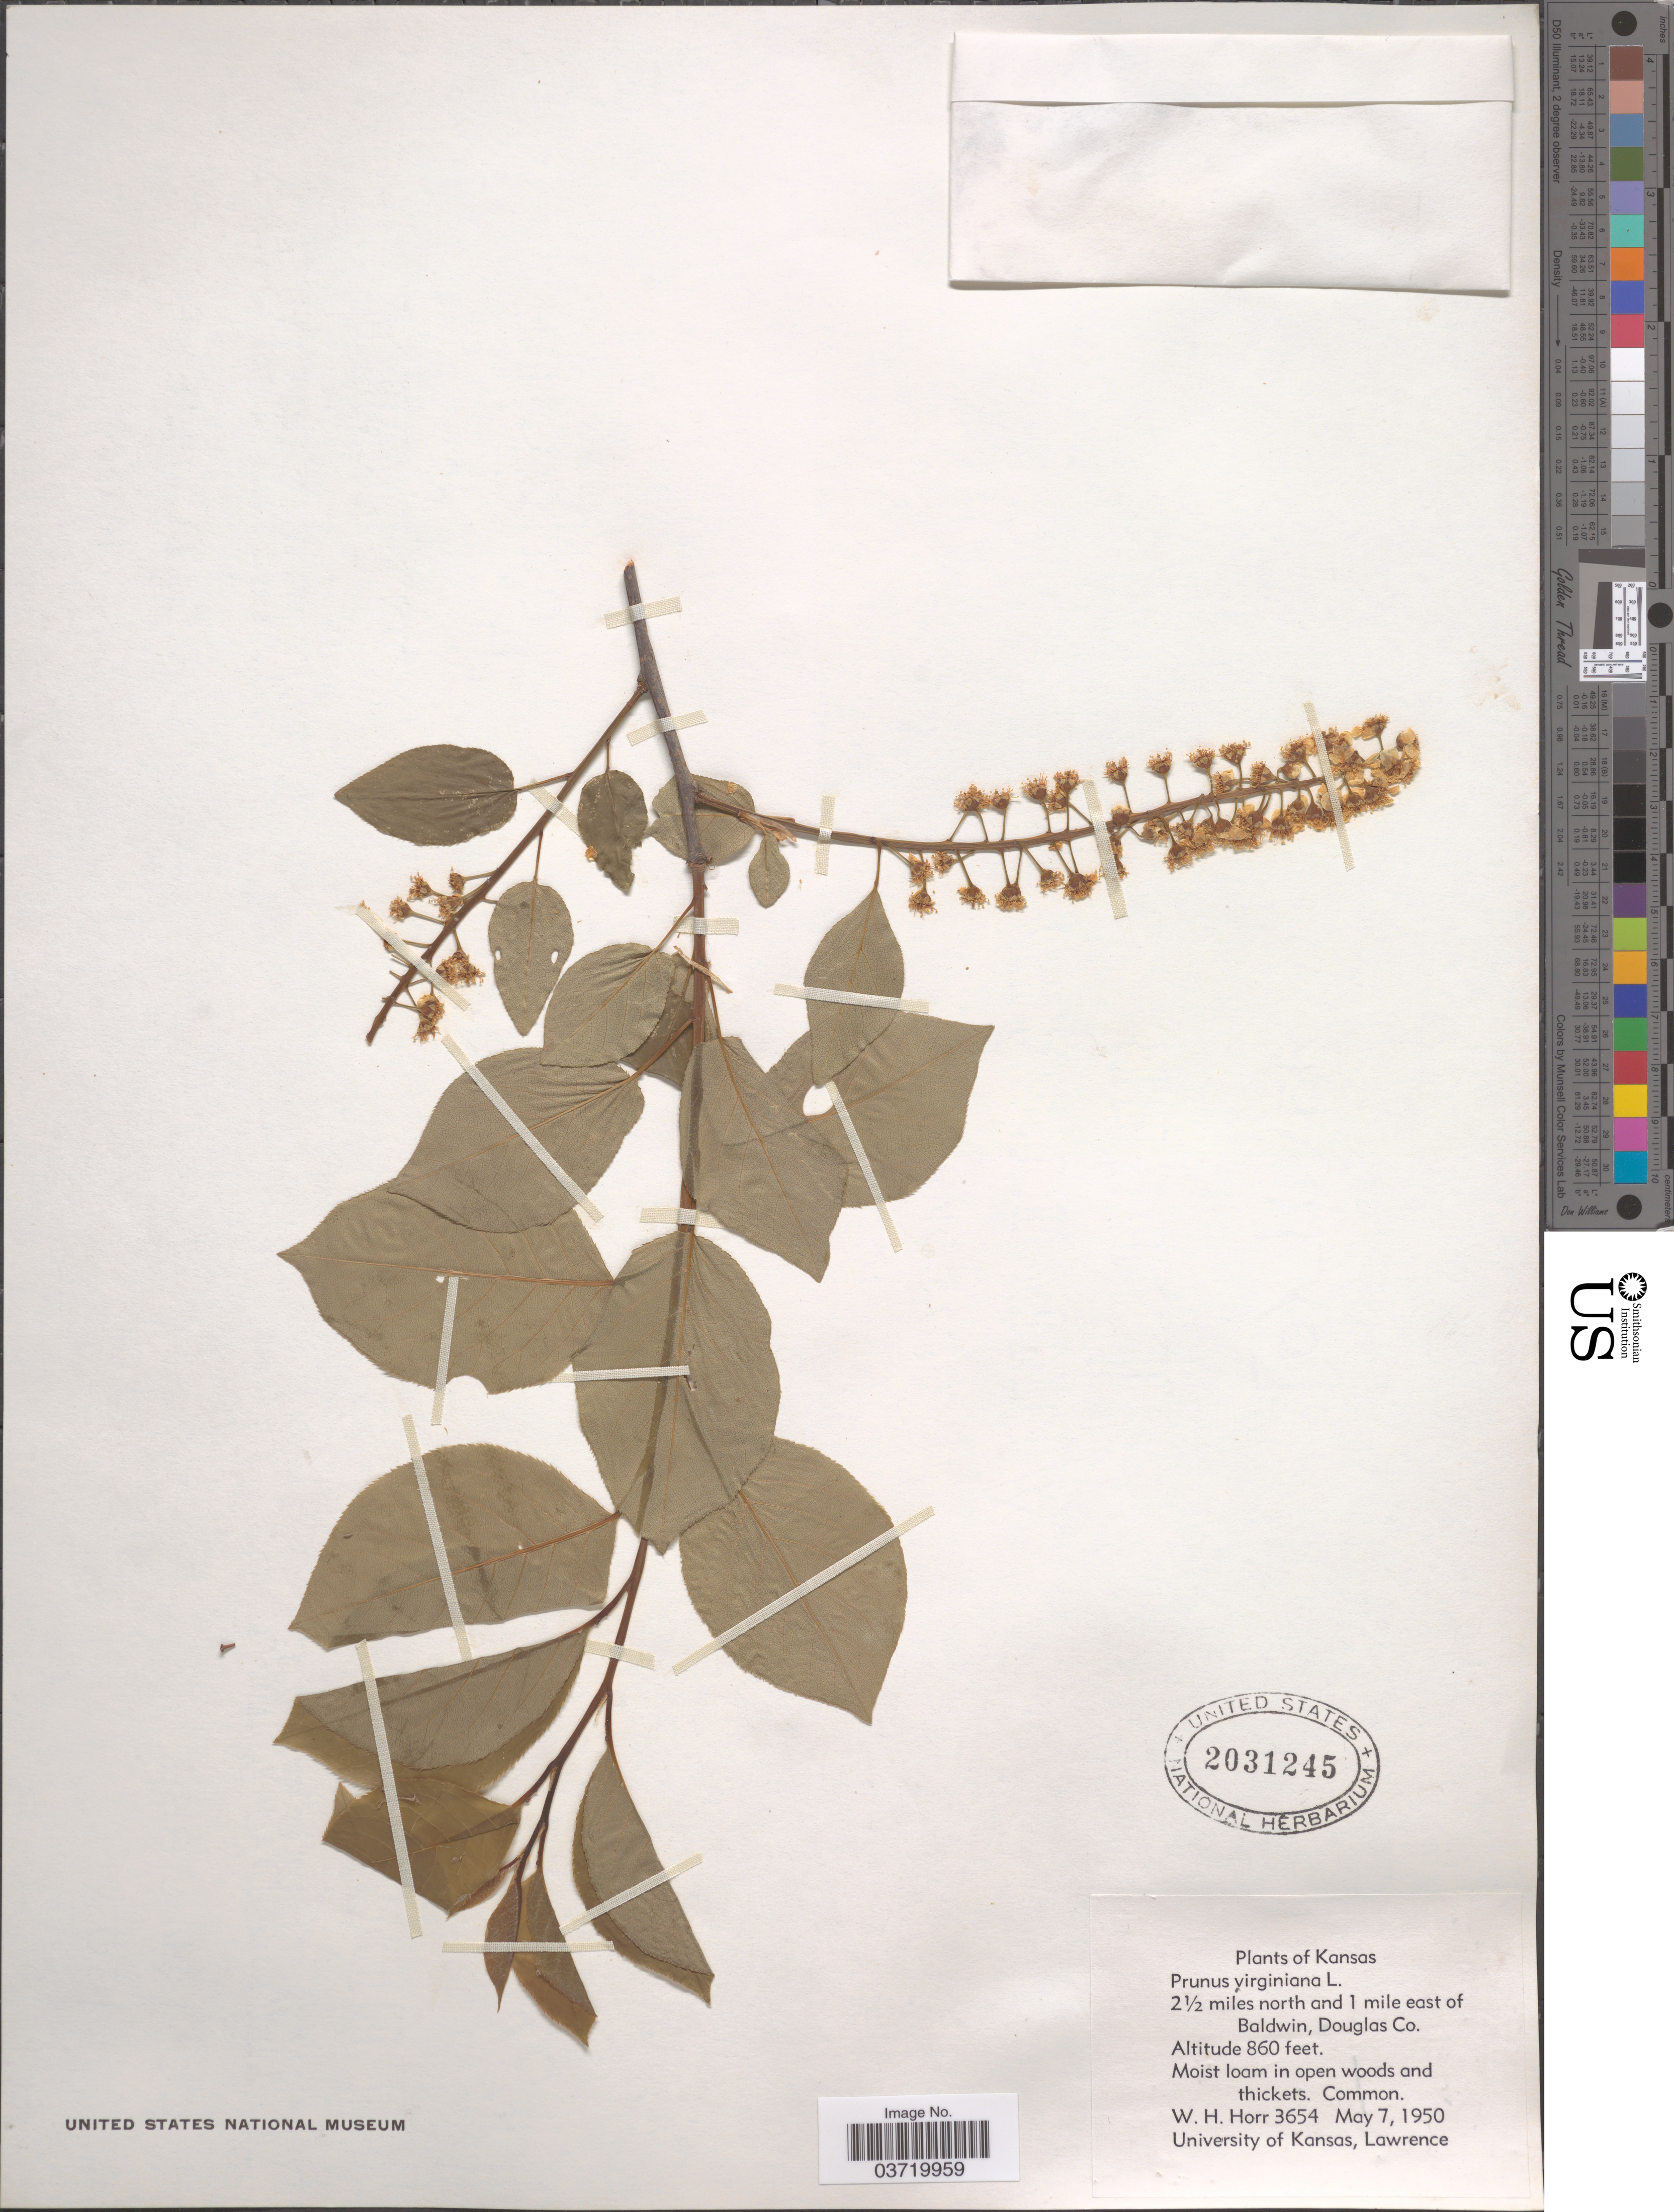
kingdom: Plantae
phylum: Tracheophyta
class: Magnoliopsida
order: Rosales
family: Rosaceae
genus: Prunus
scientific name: Prunus virginiana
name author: L.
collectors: W. H. Horr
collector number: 3654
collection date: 1950-05-07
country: United States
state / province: Kansas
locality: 2½ miles north and 1 mile east of Baldwin, Douglas Co. In open woods and thicket.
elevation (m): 262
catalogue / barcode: US 2031245